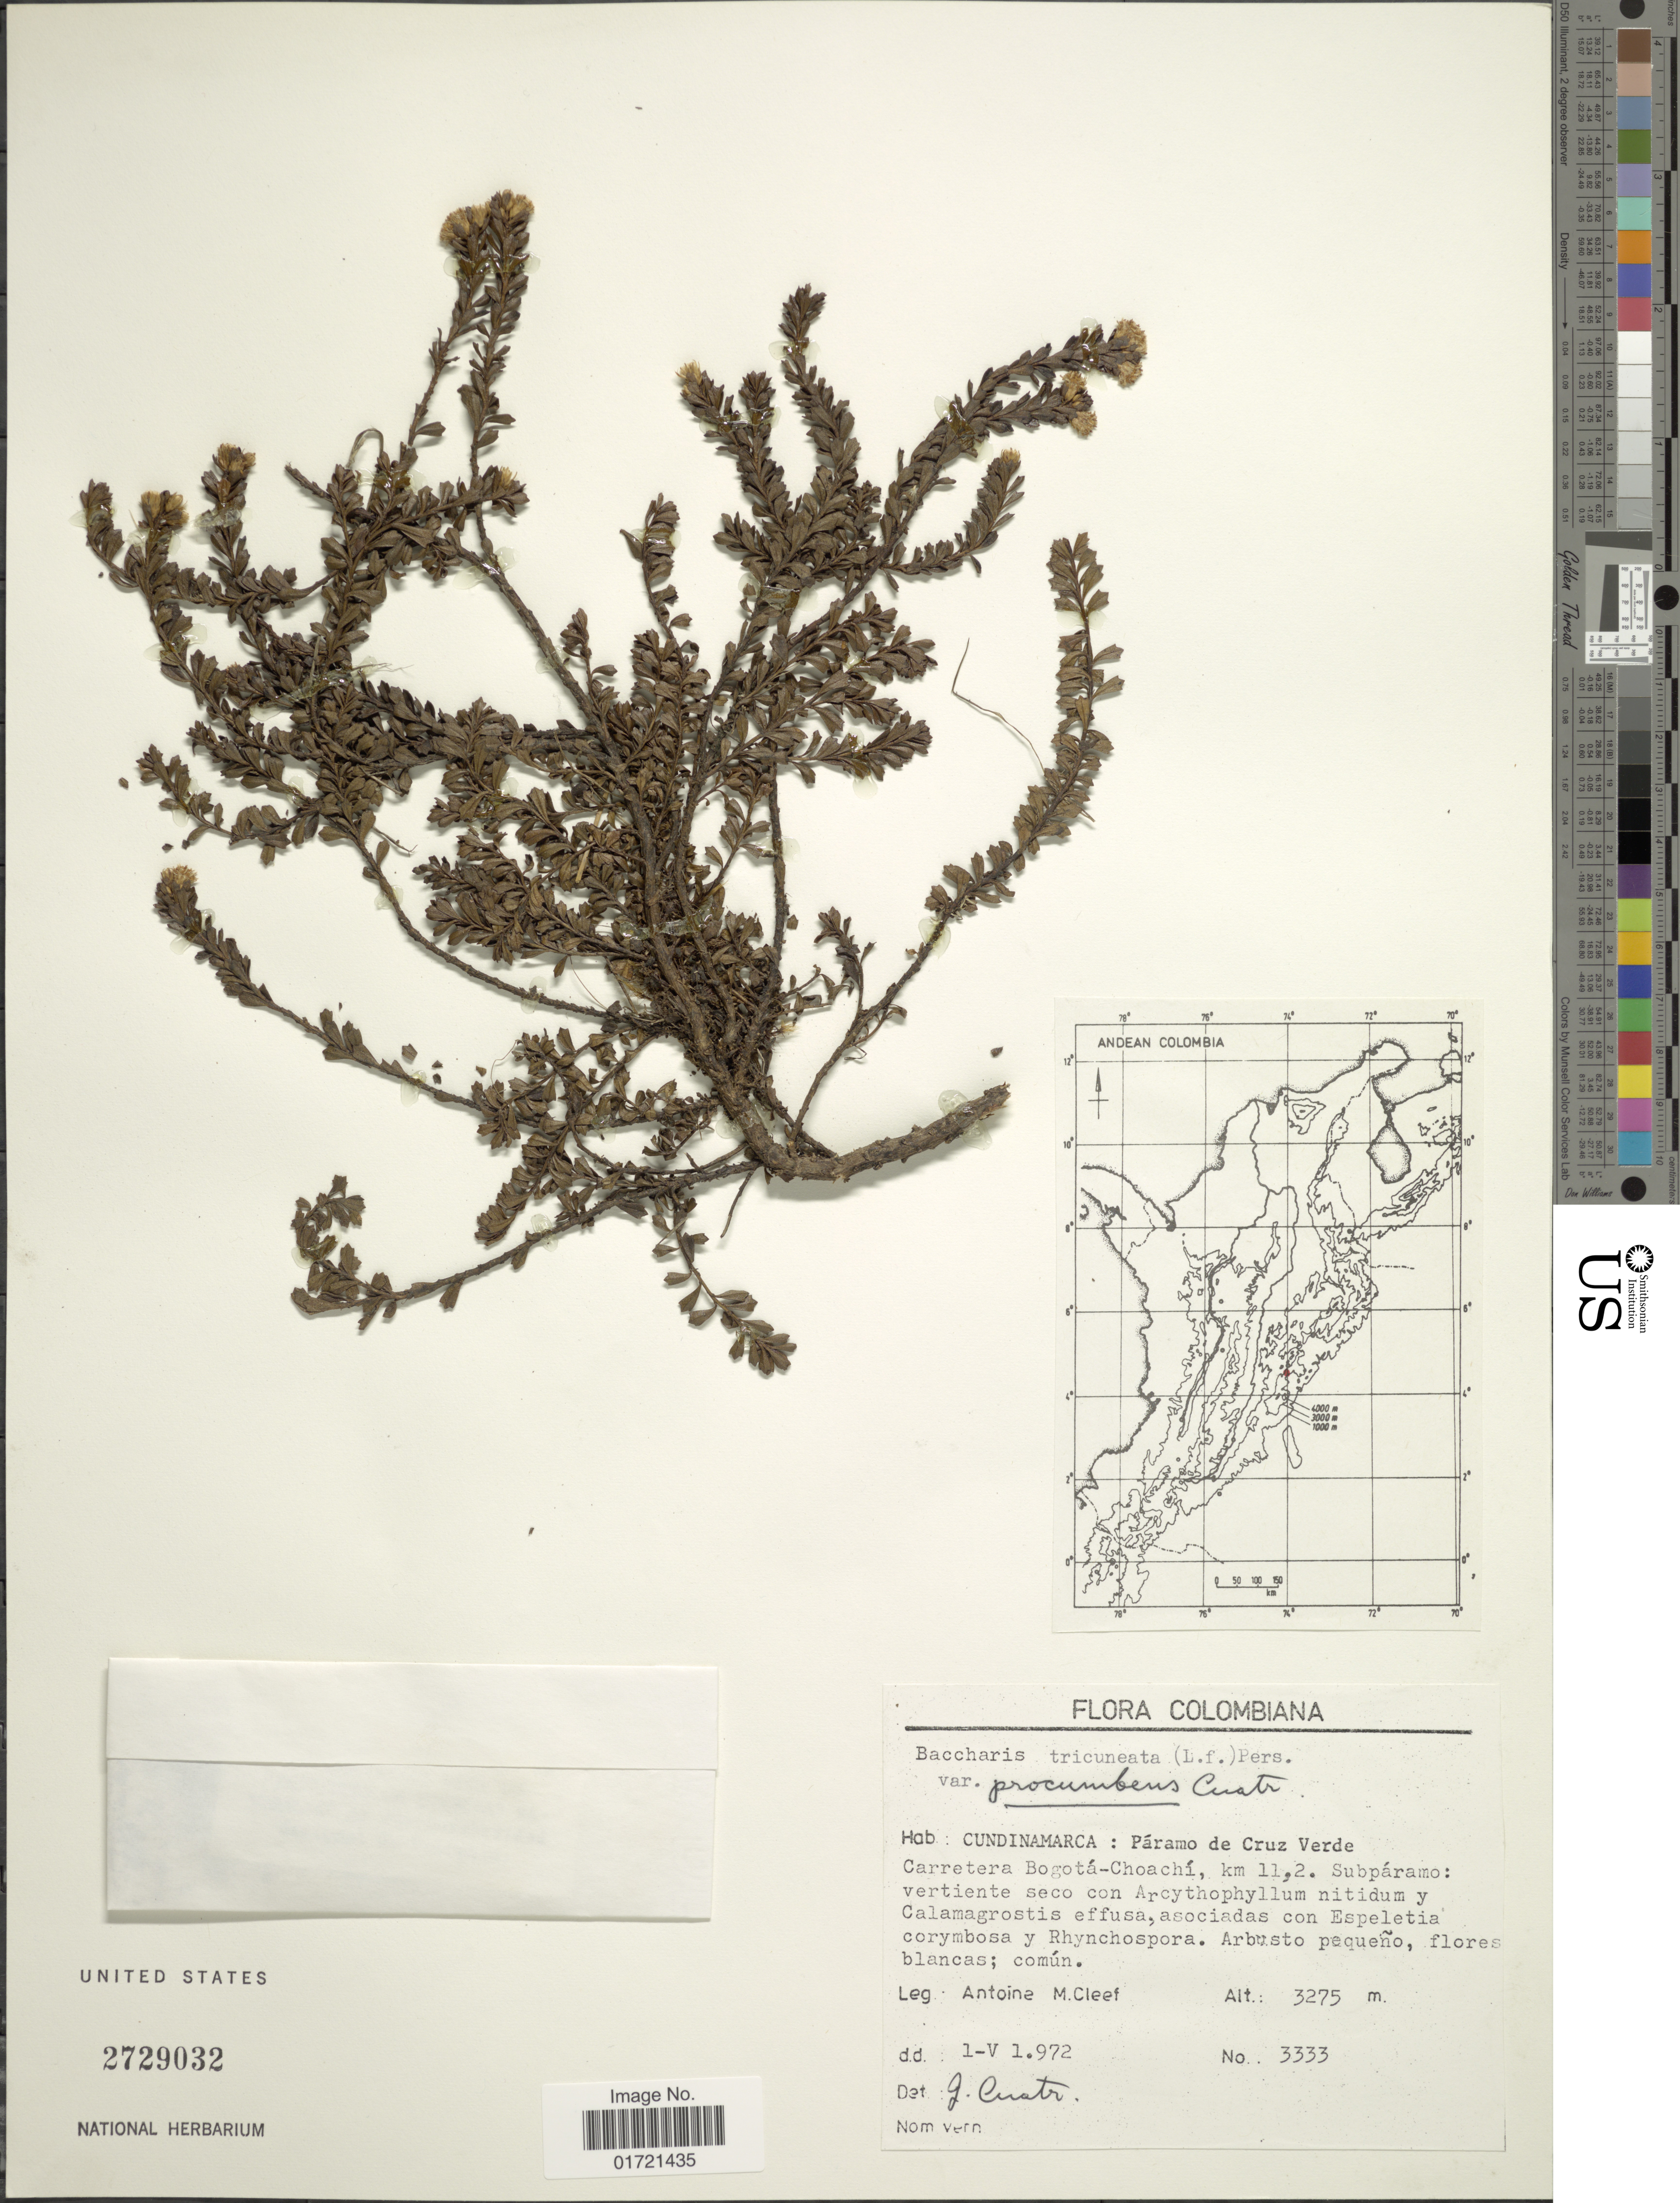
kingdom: Plantae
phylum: Tracheophyta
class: Magnoliopsida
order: Asterales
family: Asteraceae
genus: Baccharis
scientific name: Baccharis tricuneata f. procumbens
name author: Cuatrec.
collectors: A. M. Cleef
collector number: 3333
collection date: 1972-05-01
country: Colombia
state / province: Cundinamarca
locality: Paramo de Cruz Verde, Carretera Bogota-Choachi, km 11.2.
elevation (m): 3275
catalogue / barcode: US 2729032